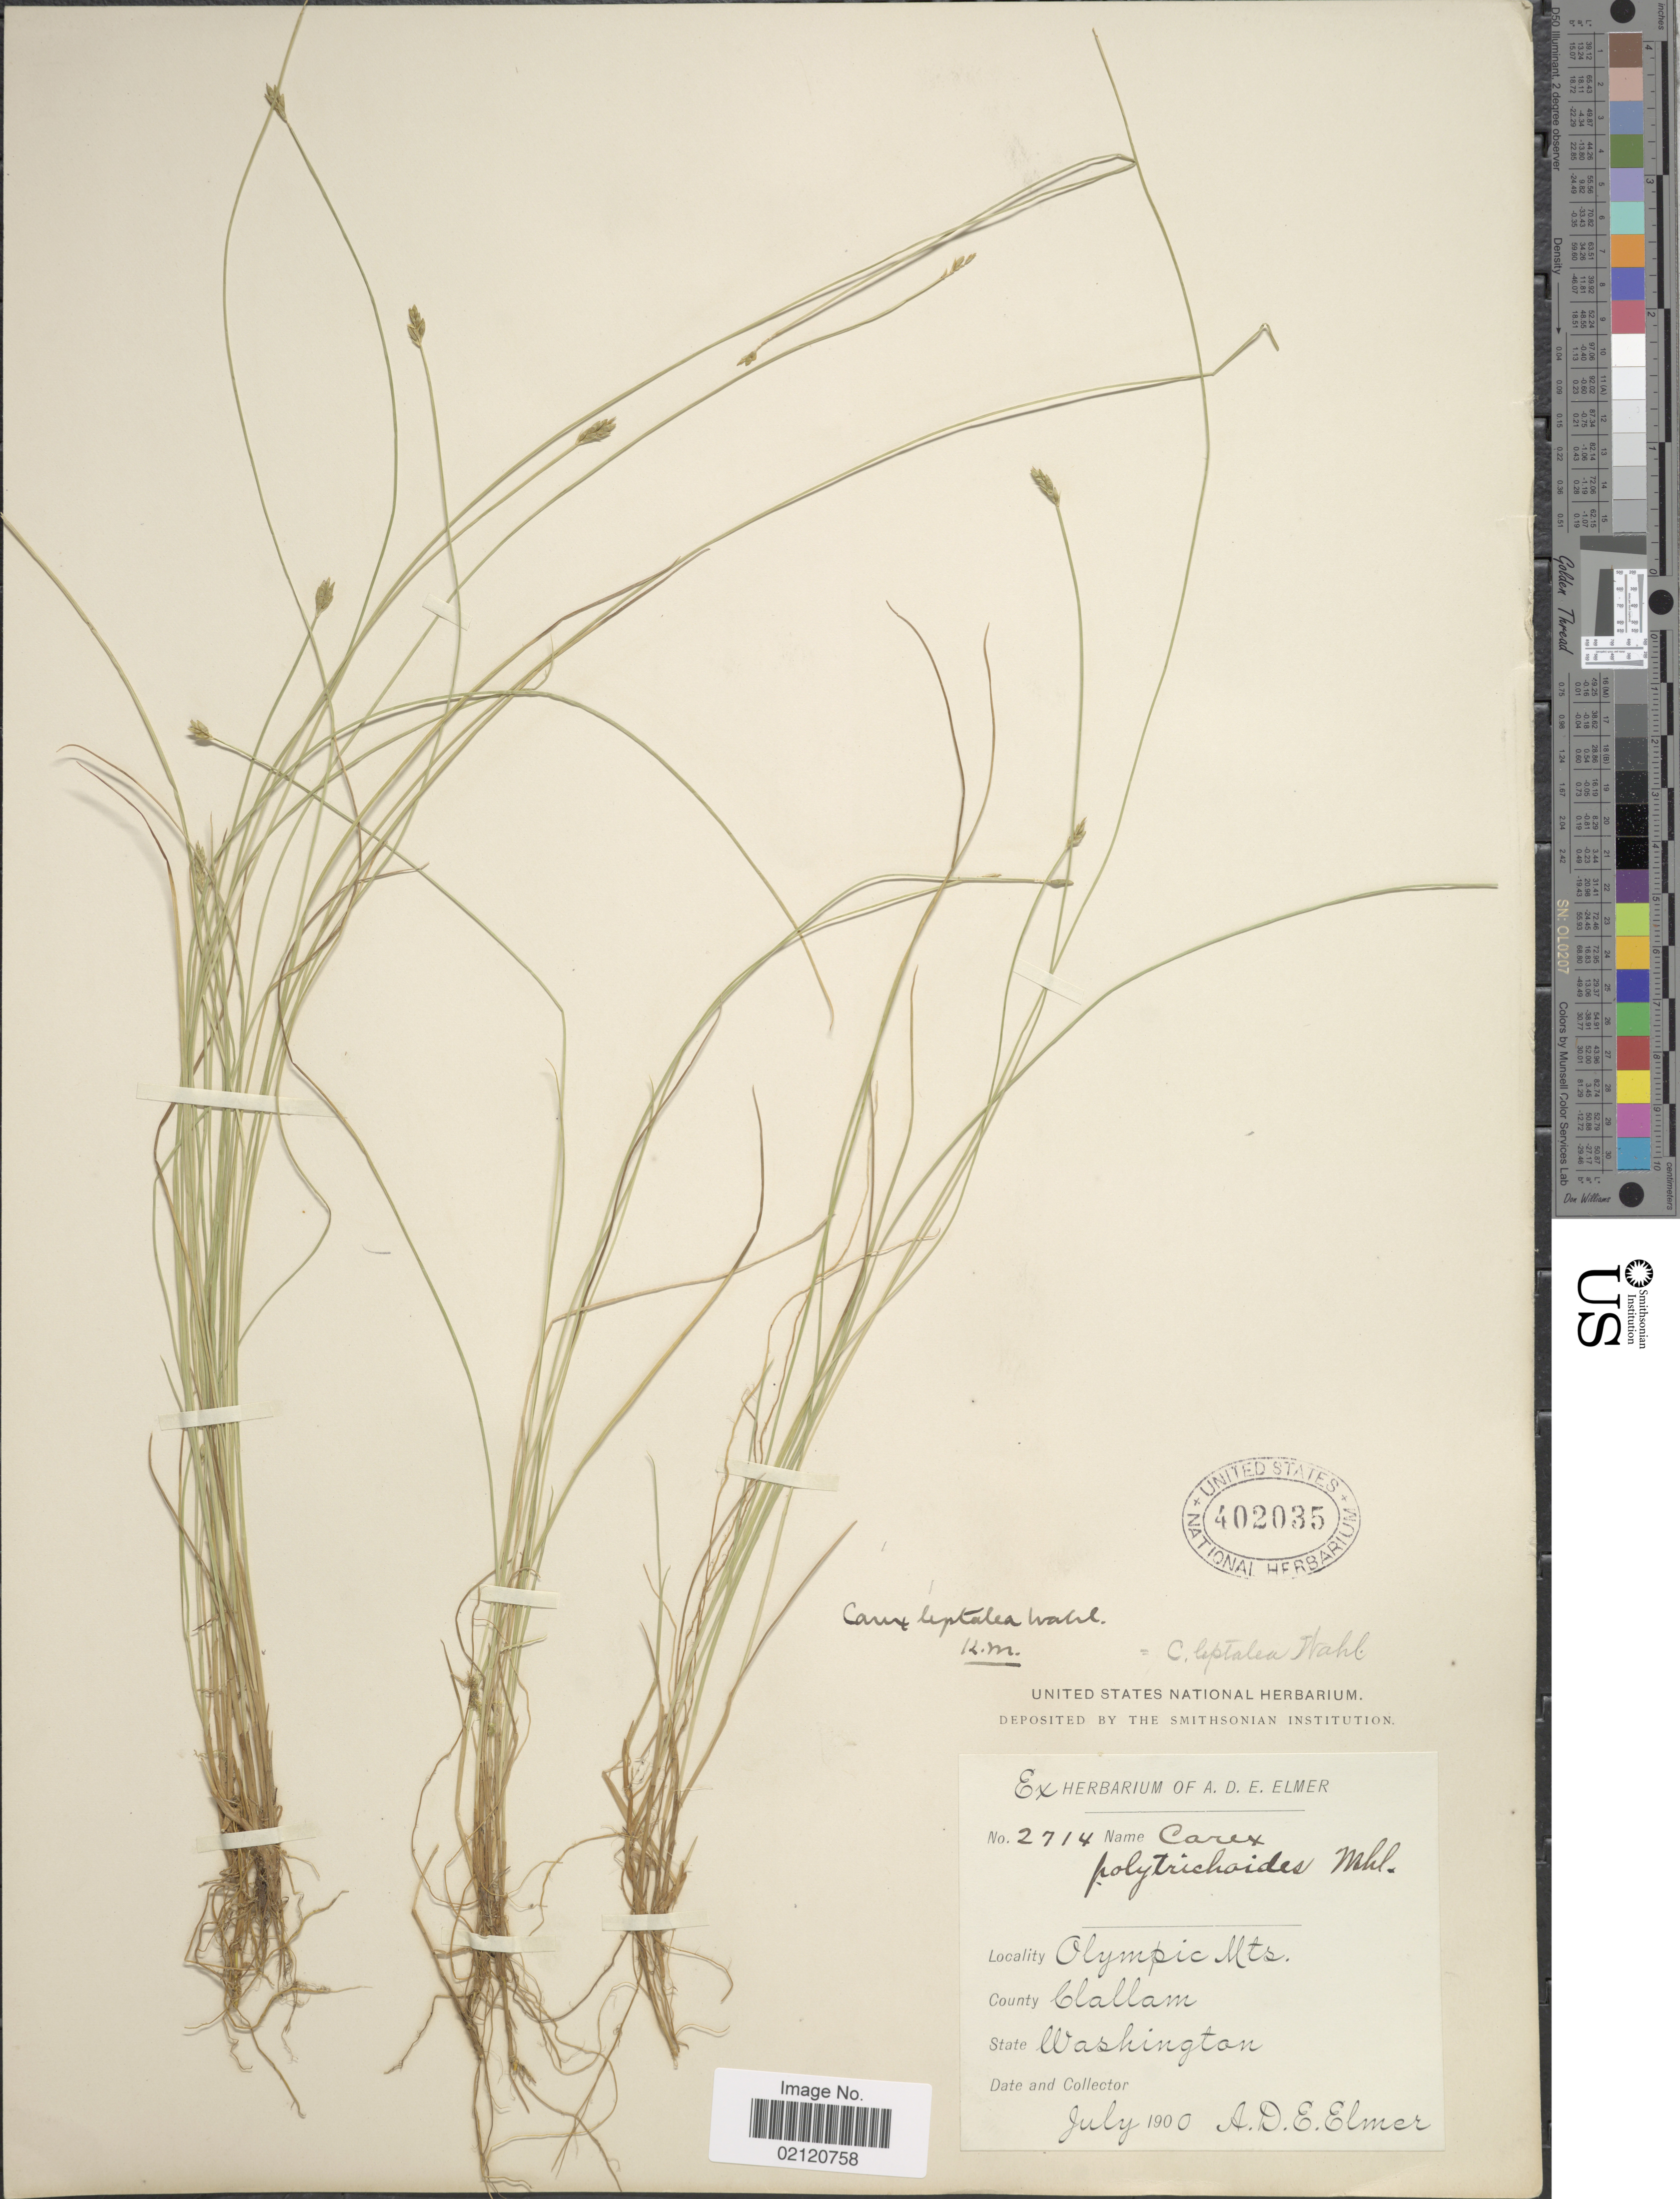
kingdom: Plantae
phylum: Tracheophyta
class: Liliopsida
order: Poales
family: Cyperaceae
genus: Carex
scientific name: Carex leptalea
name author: Wahlenb.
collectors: A. D. E. Elmer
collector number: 2714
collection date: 1900-07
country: United States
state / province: Washington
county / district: Clallam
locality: Olympic Mts., County Clallam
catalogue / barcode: US 402035